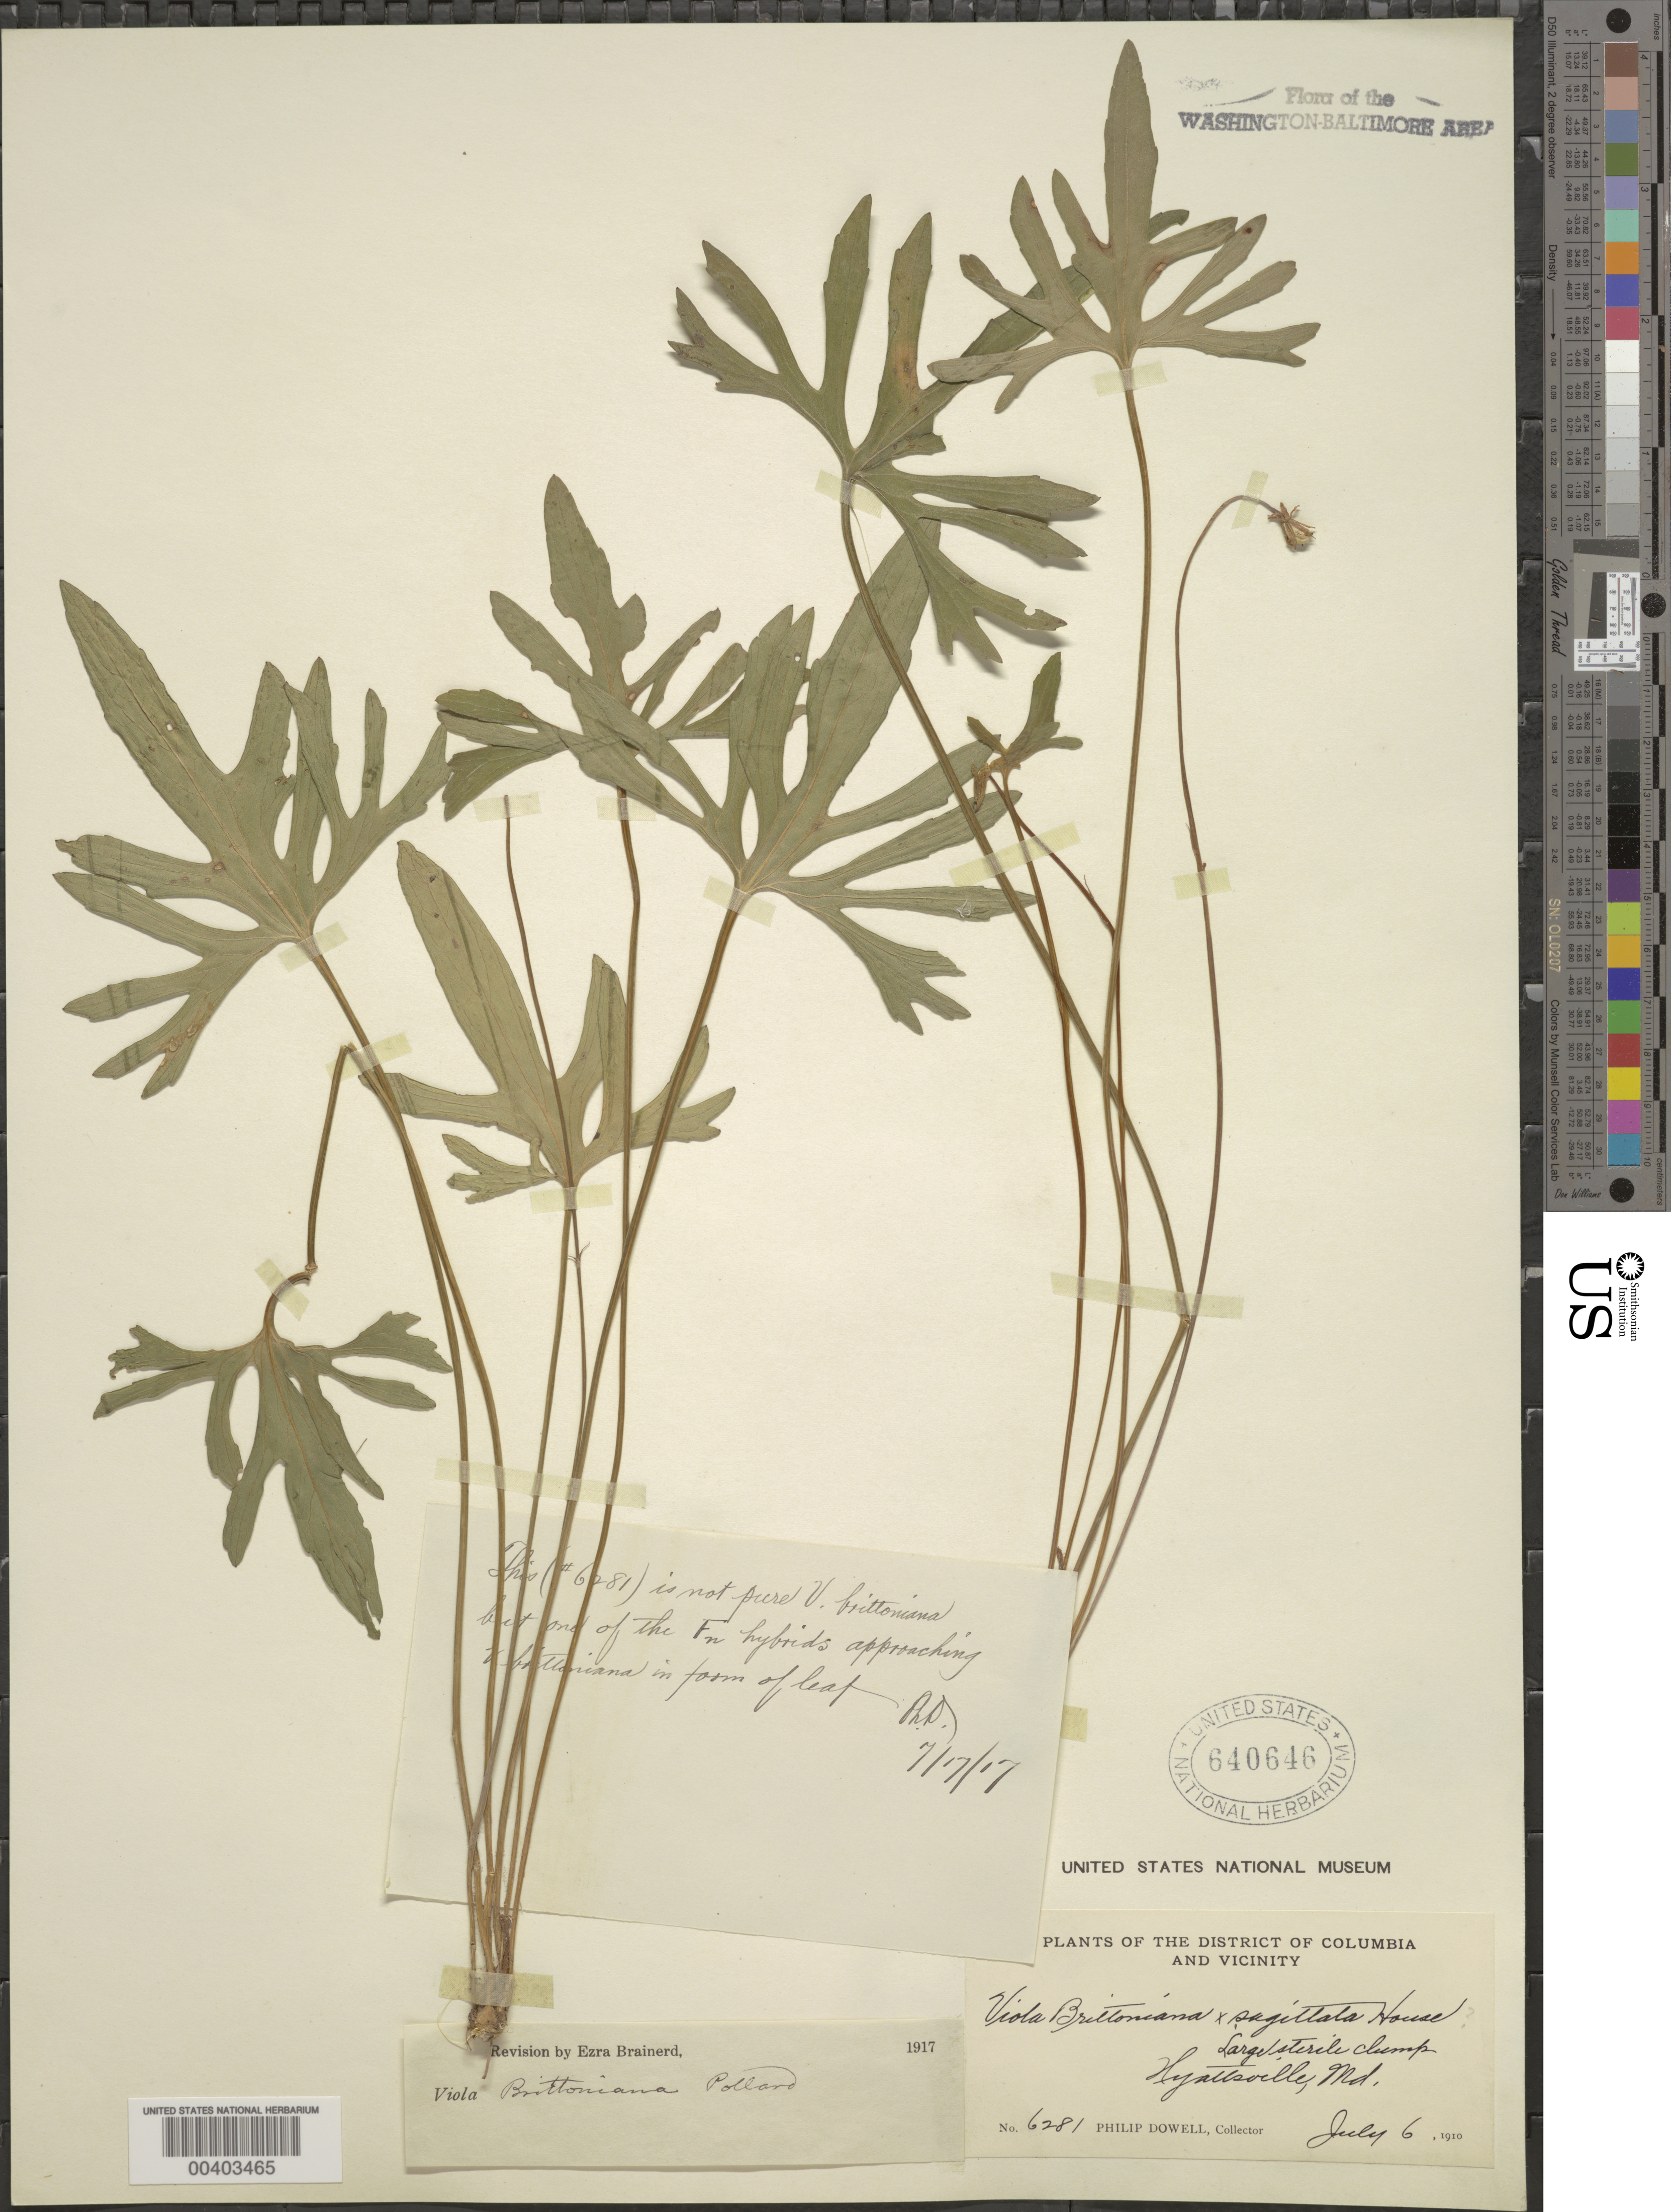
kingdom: Plantae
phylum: Tracheophyta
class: Magnoliopsida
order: Malpighiales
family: Violaceae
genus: Viola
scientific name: Viola brittoniana x V. cucullata Aiton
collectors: P. Dowell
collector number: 6281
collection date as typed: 06 Jul 1910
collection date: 1910-07-06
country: United States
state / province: Maryland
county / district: Prince George's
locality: Hyattsville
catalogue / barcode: US 640646